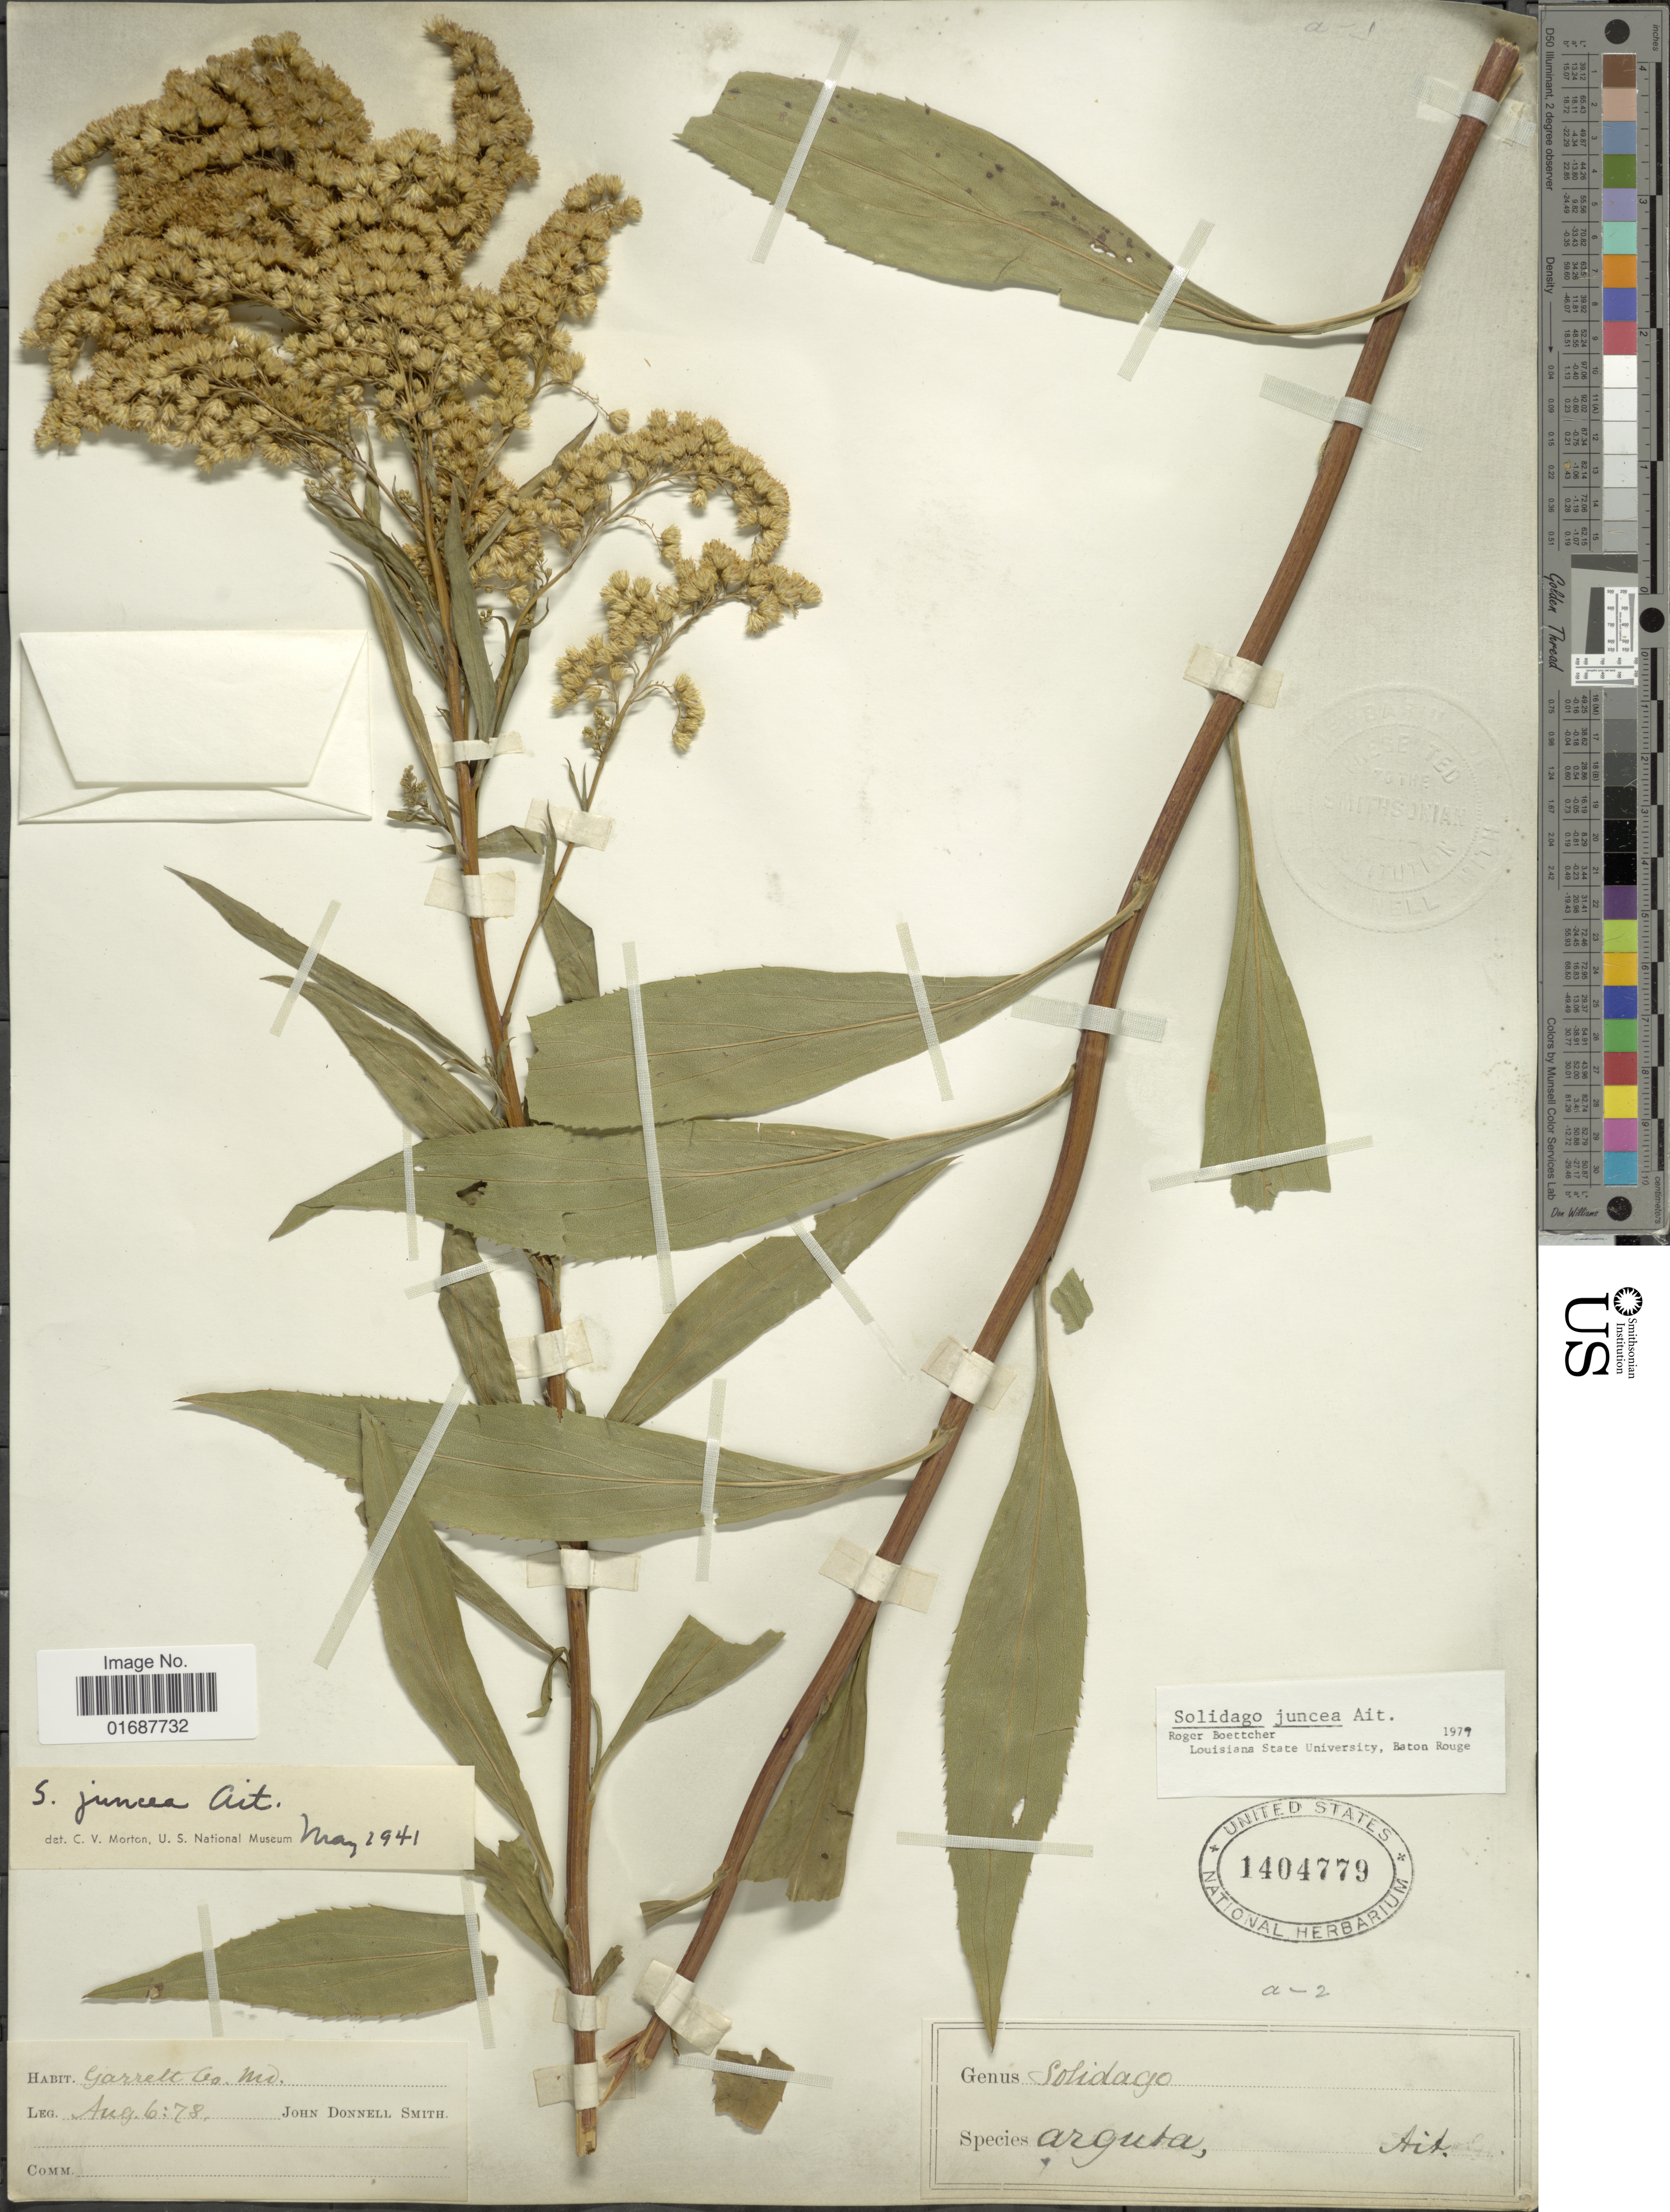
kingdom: Plantae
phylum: Tracheophyta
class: Magnoliopsida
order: Asterales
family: Asteraceae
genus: Solidago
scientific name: Solidago juncea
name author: Aiton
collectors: J. Donnell Smith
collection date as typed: Transcribed d/m/y: 6/8/78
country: United States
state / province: Maryland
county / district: Garrett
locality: Garrett Co.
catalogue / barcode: US 1404779